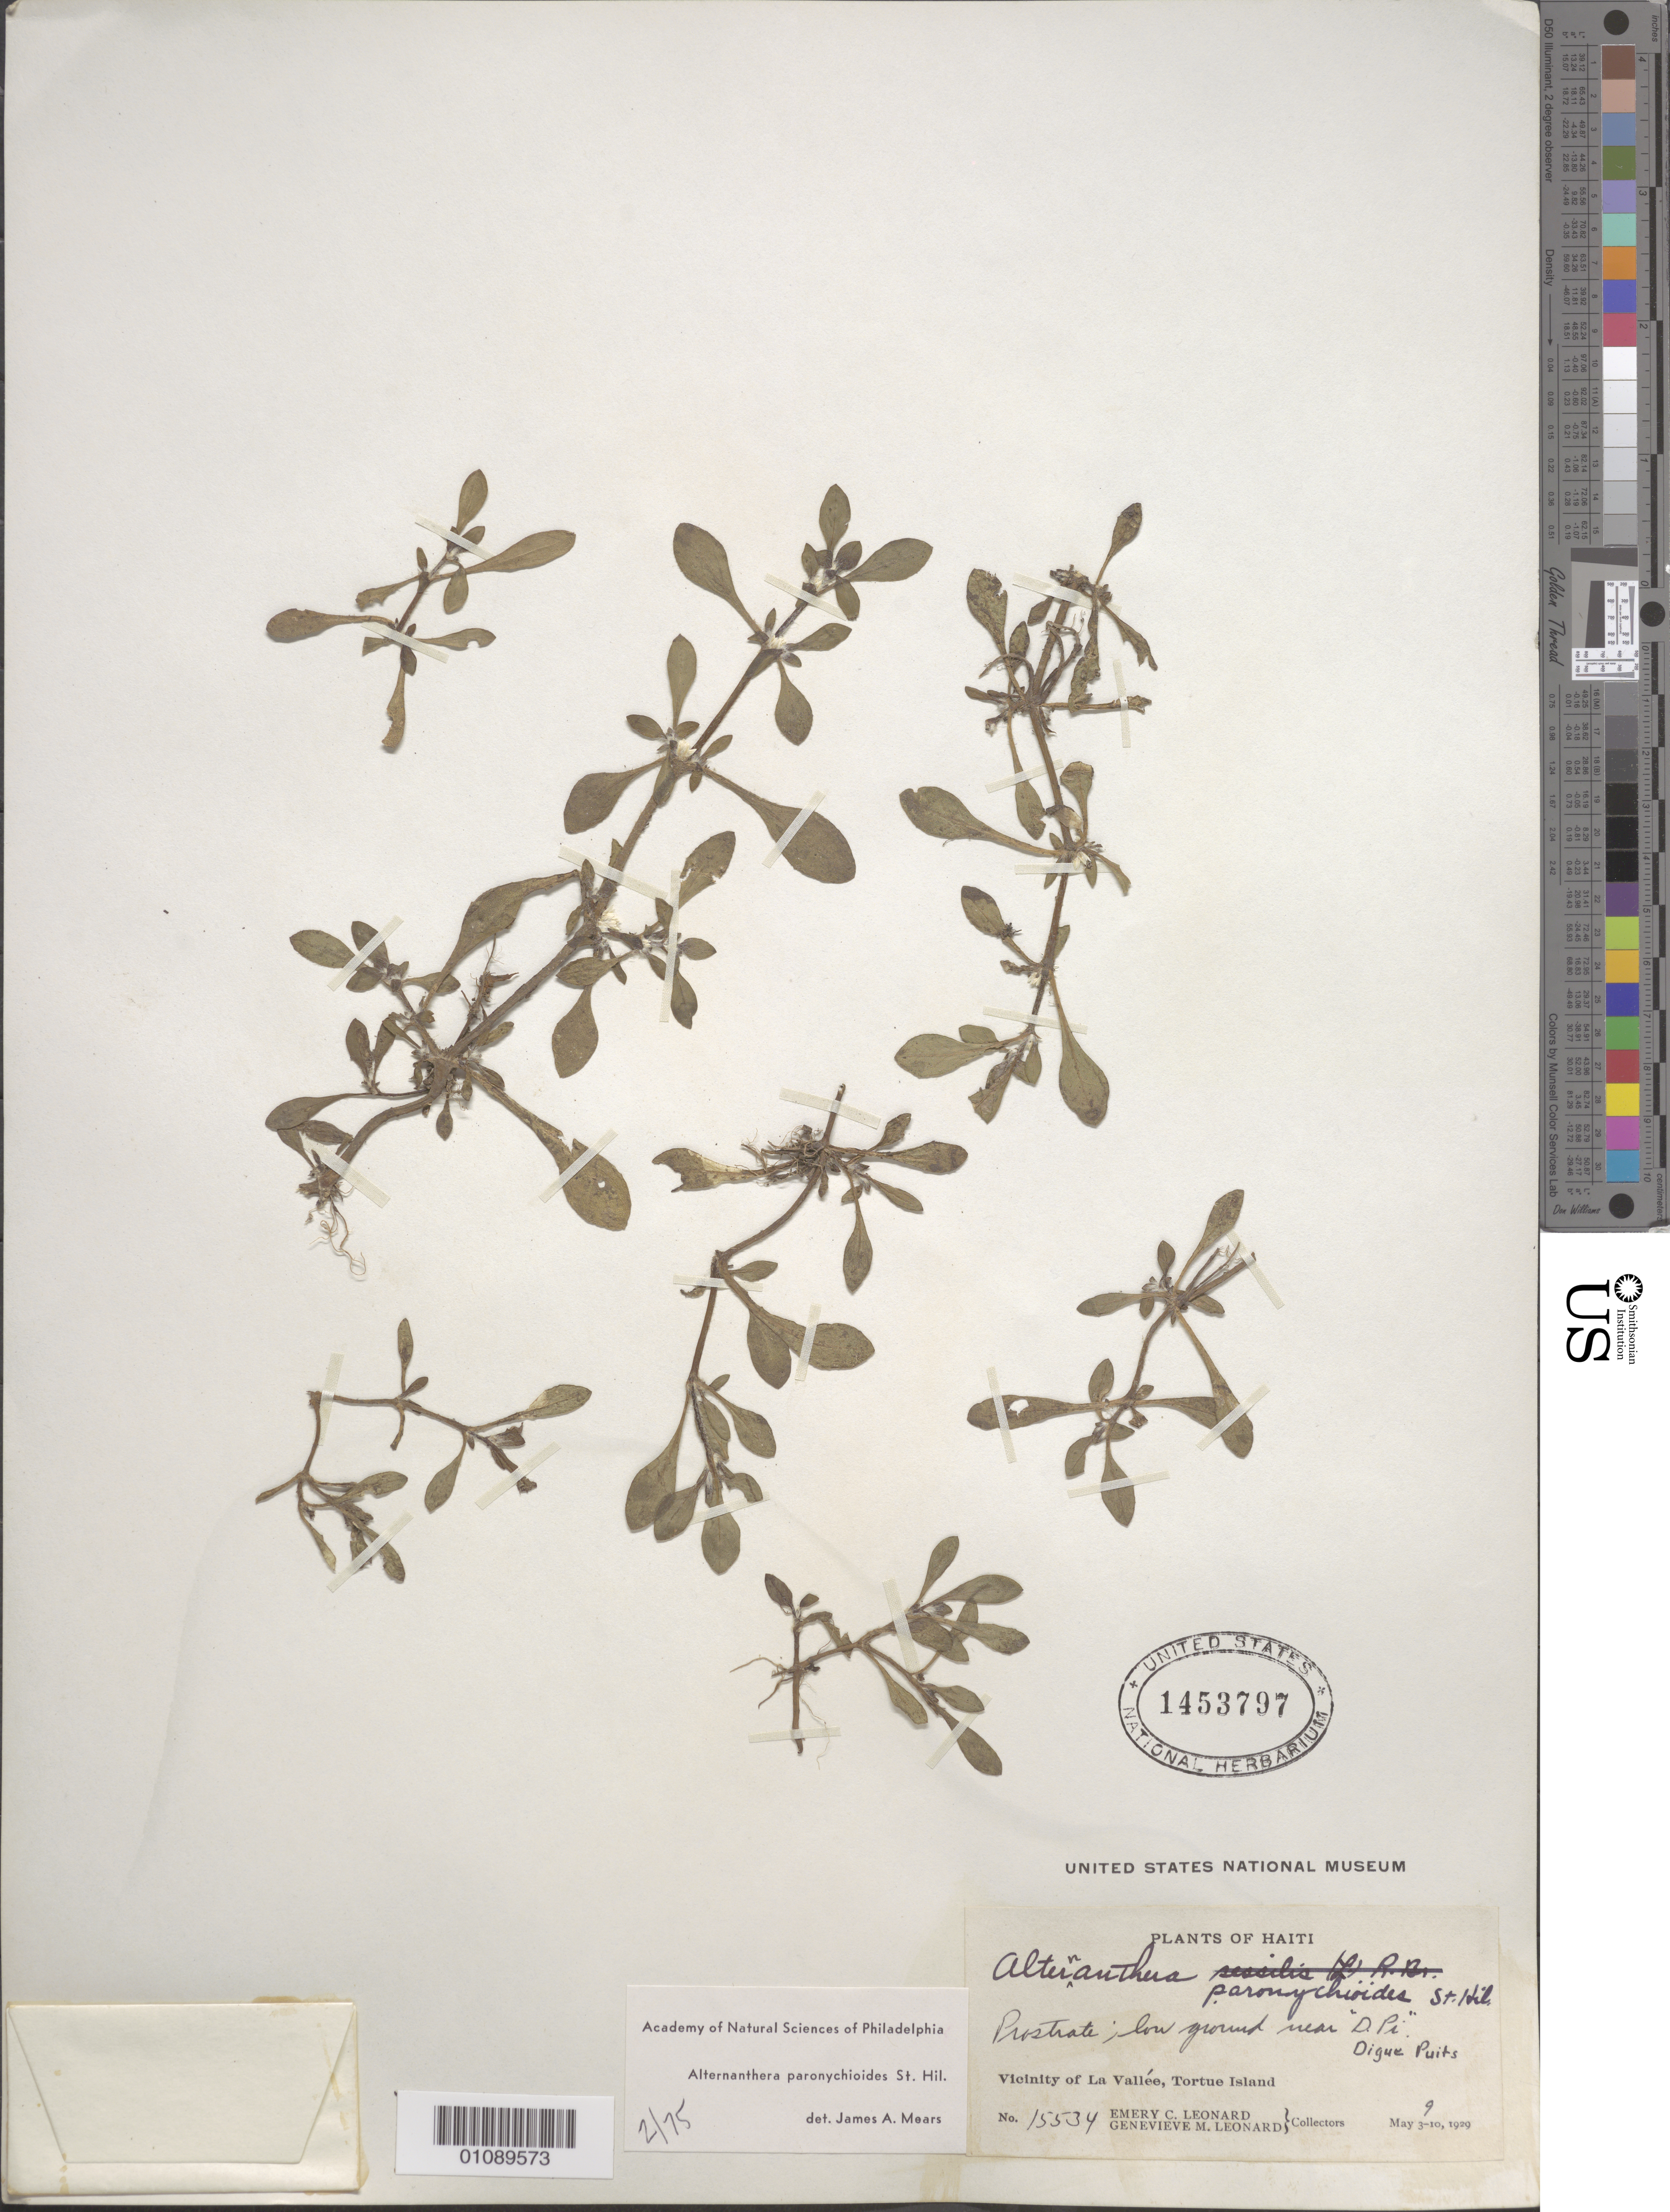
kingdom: Plantae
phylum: Tracheophyta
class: Magnoliopsida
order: Caryophyllales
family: Amaranthaceae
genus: Alternanthera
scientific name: Alternanthera paronychioides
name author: A. St.-Hil.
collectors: E. C. Leonard & G. M. Leonard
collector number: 15534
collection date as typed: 09 May 1929 to 10 May 1929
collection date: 1929-05-09/1929-05-10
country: Haiti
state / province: Nord-Óuest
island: Île de la Tortue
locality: Tortue Island, Vicinity of La Vallee, near Digue Puits.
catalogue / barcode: US 1453797